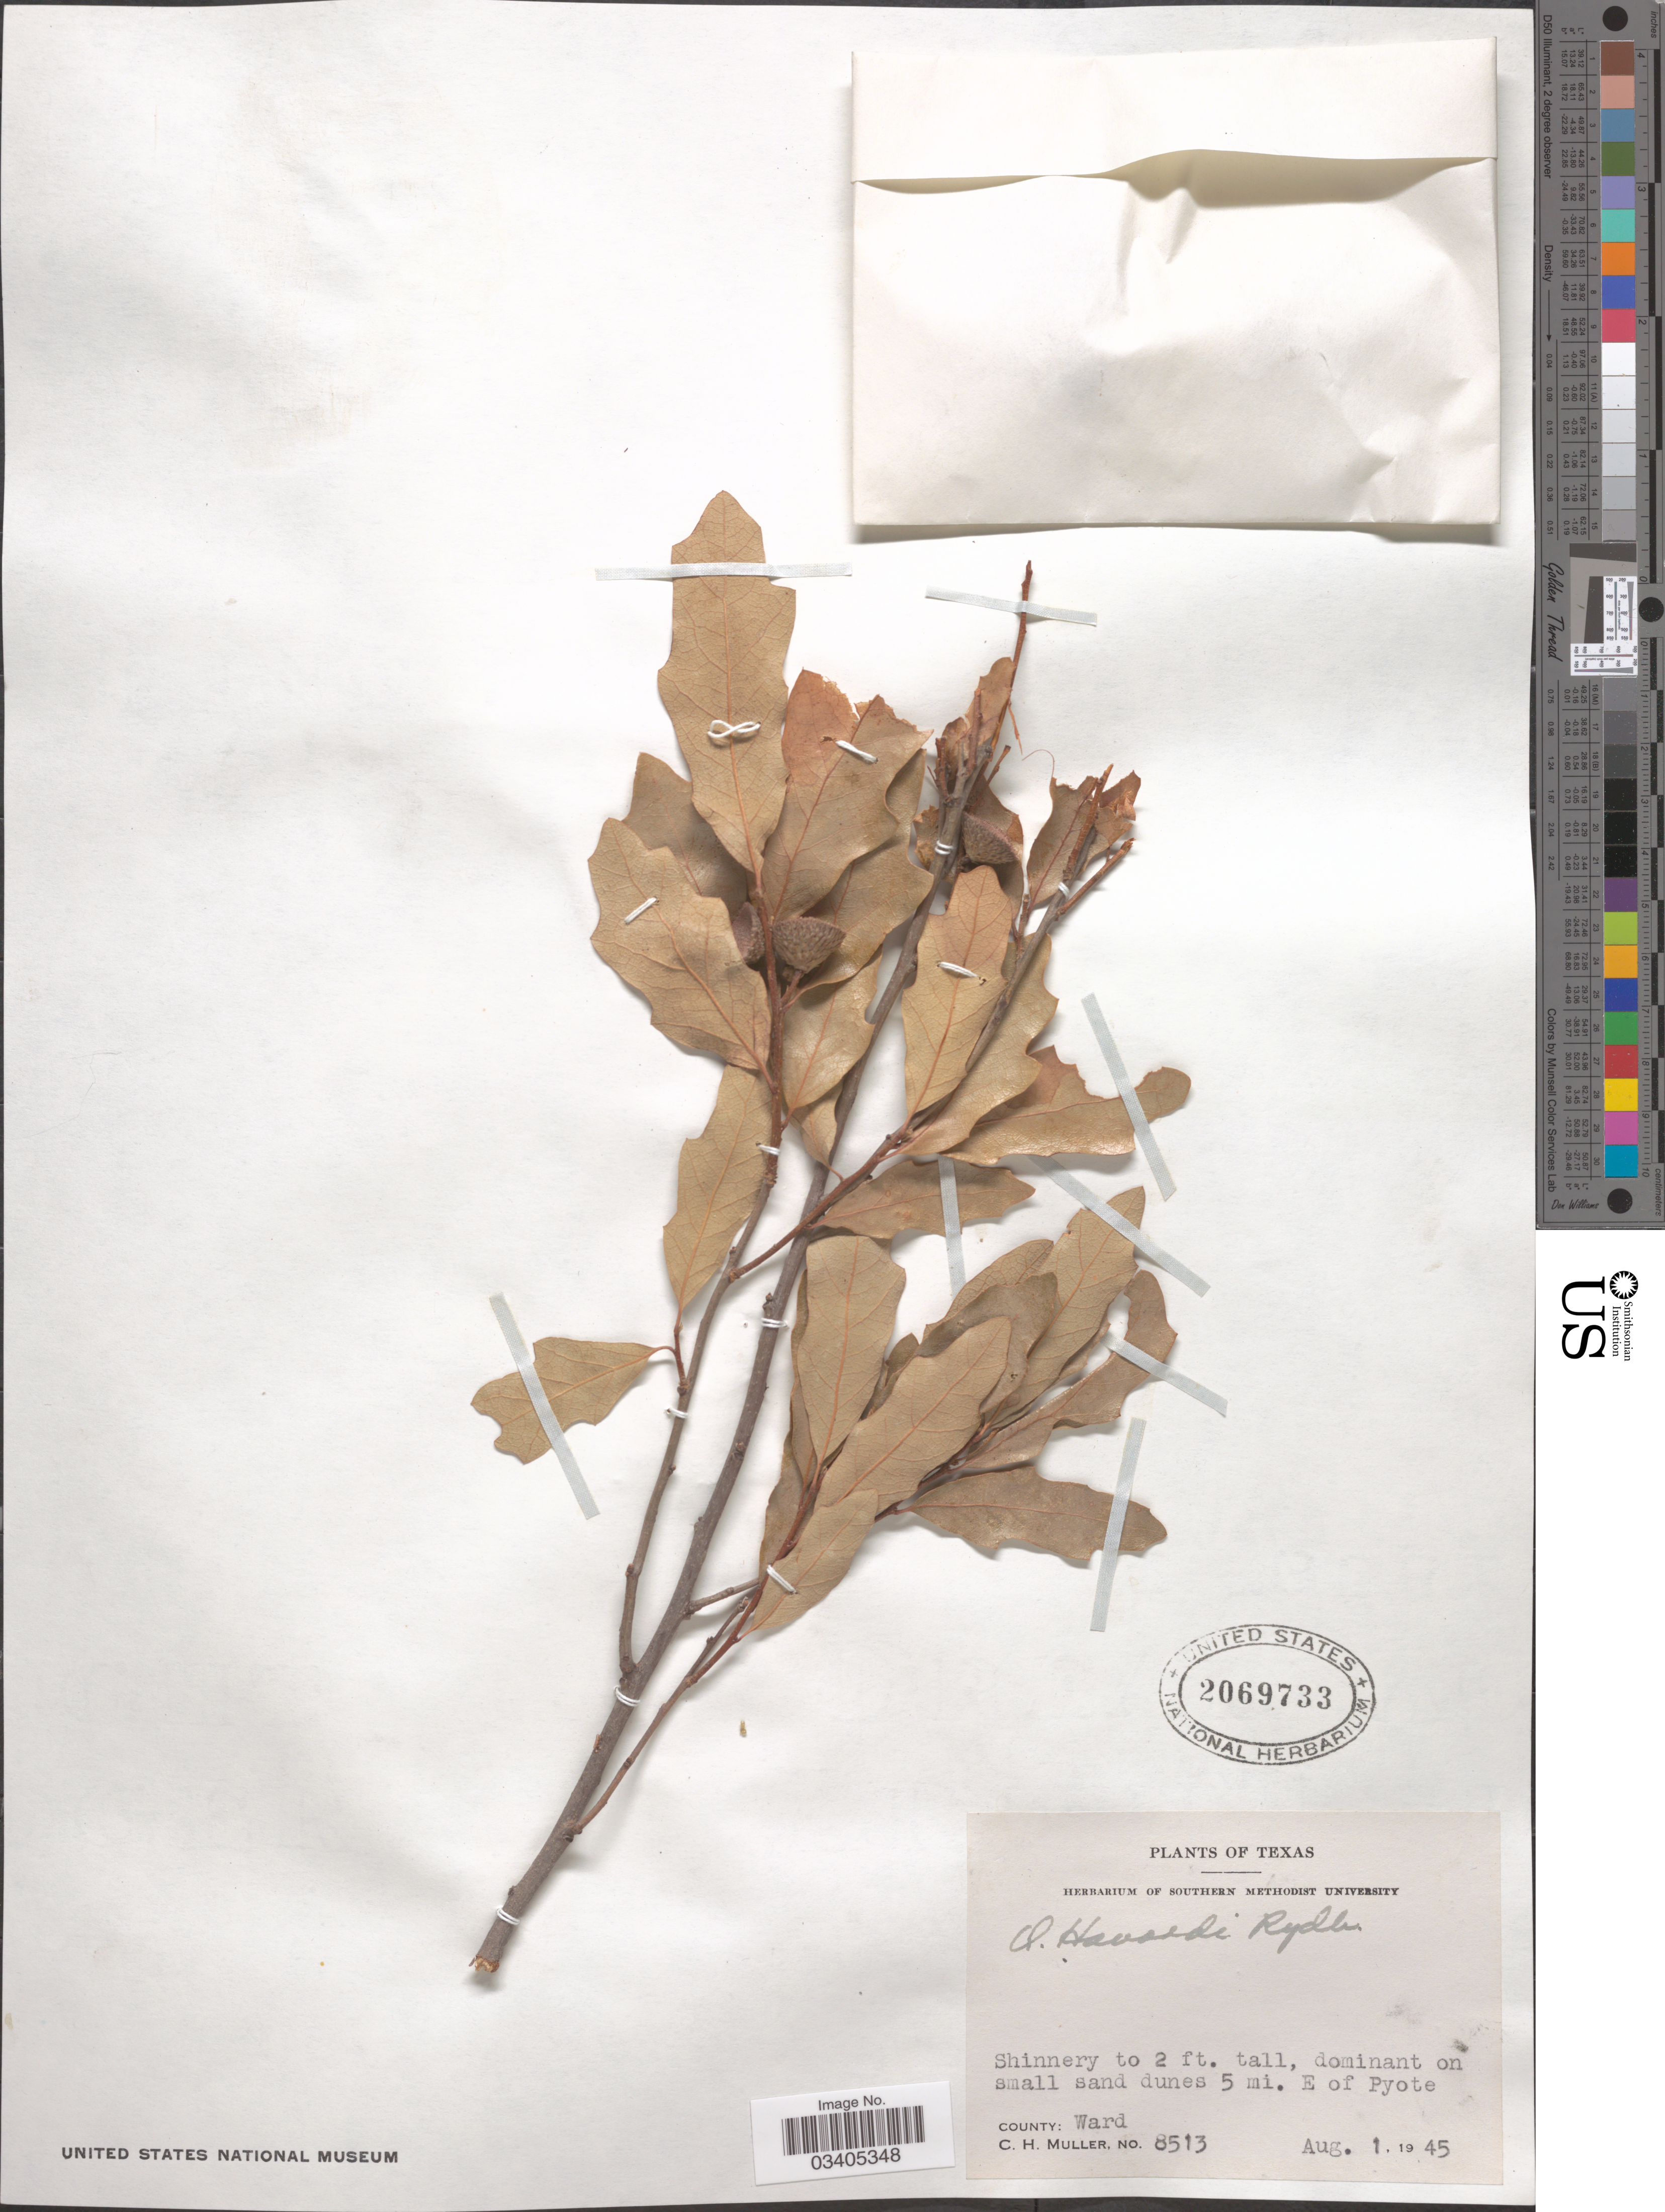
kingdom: Plantae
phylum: Tracheophyta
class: Magnoliopsida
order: Fagales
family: Fagaceae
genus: Quercus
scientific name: Quercus havardii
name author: Rydb.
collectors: C. H. Mueller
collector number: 8513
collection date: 1945-08-01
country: United States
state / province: Texas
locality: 5 mi. E of Pyote. County: Ward.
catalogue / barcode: US 2069733